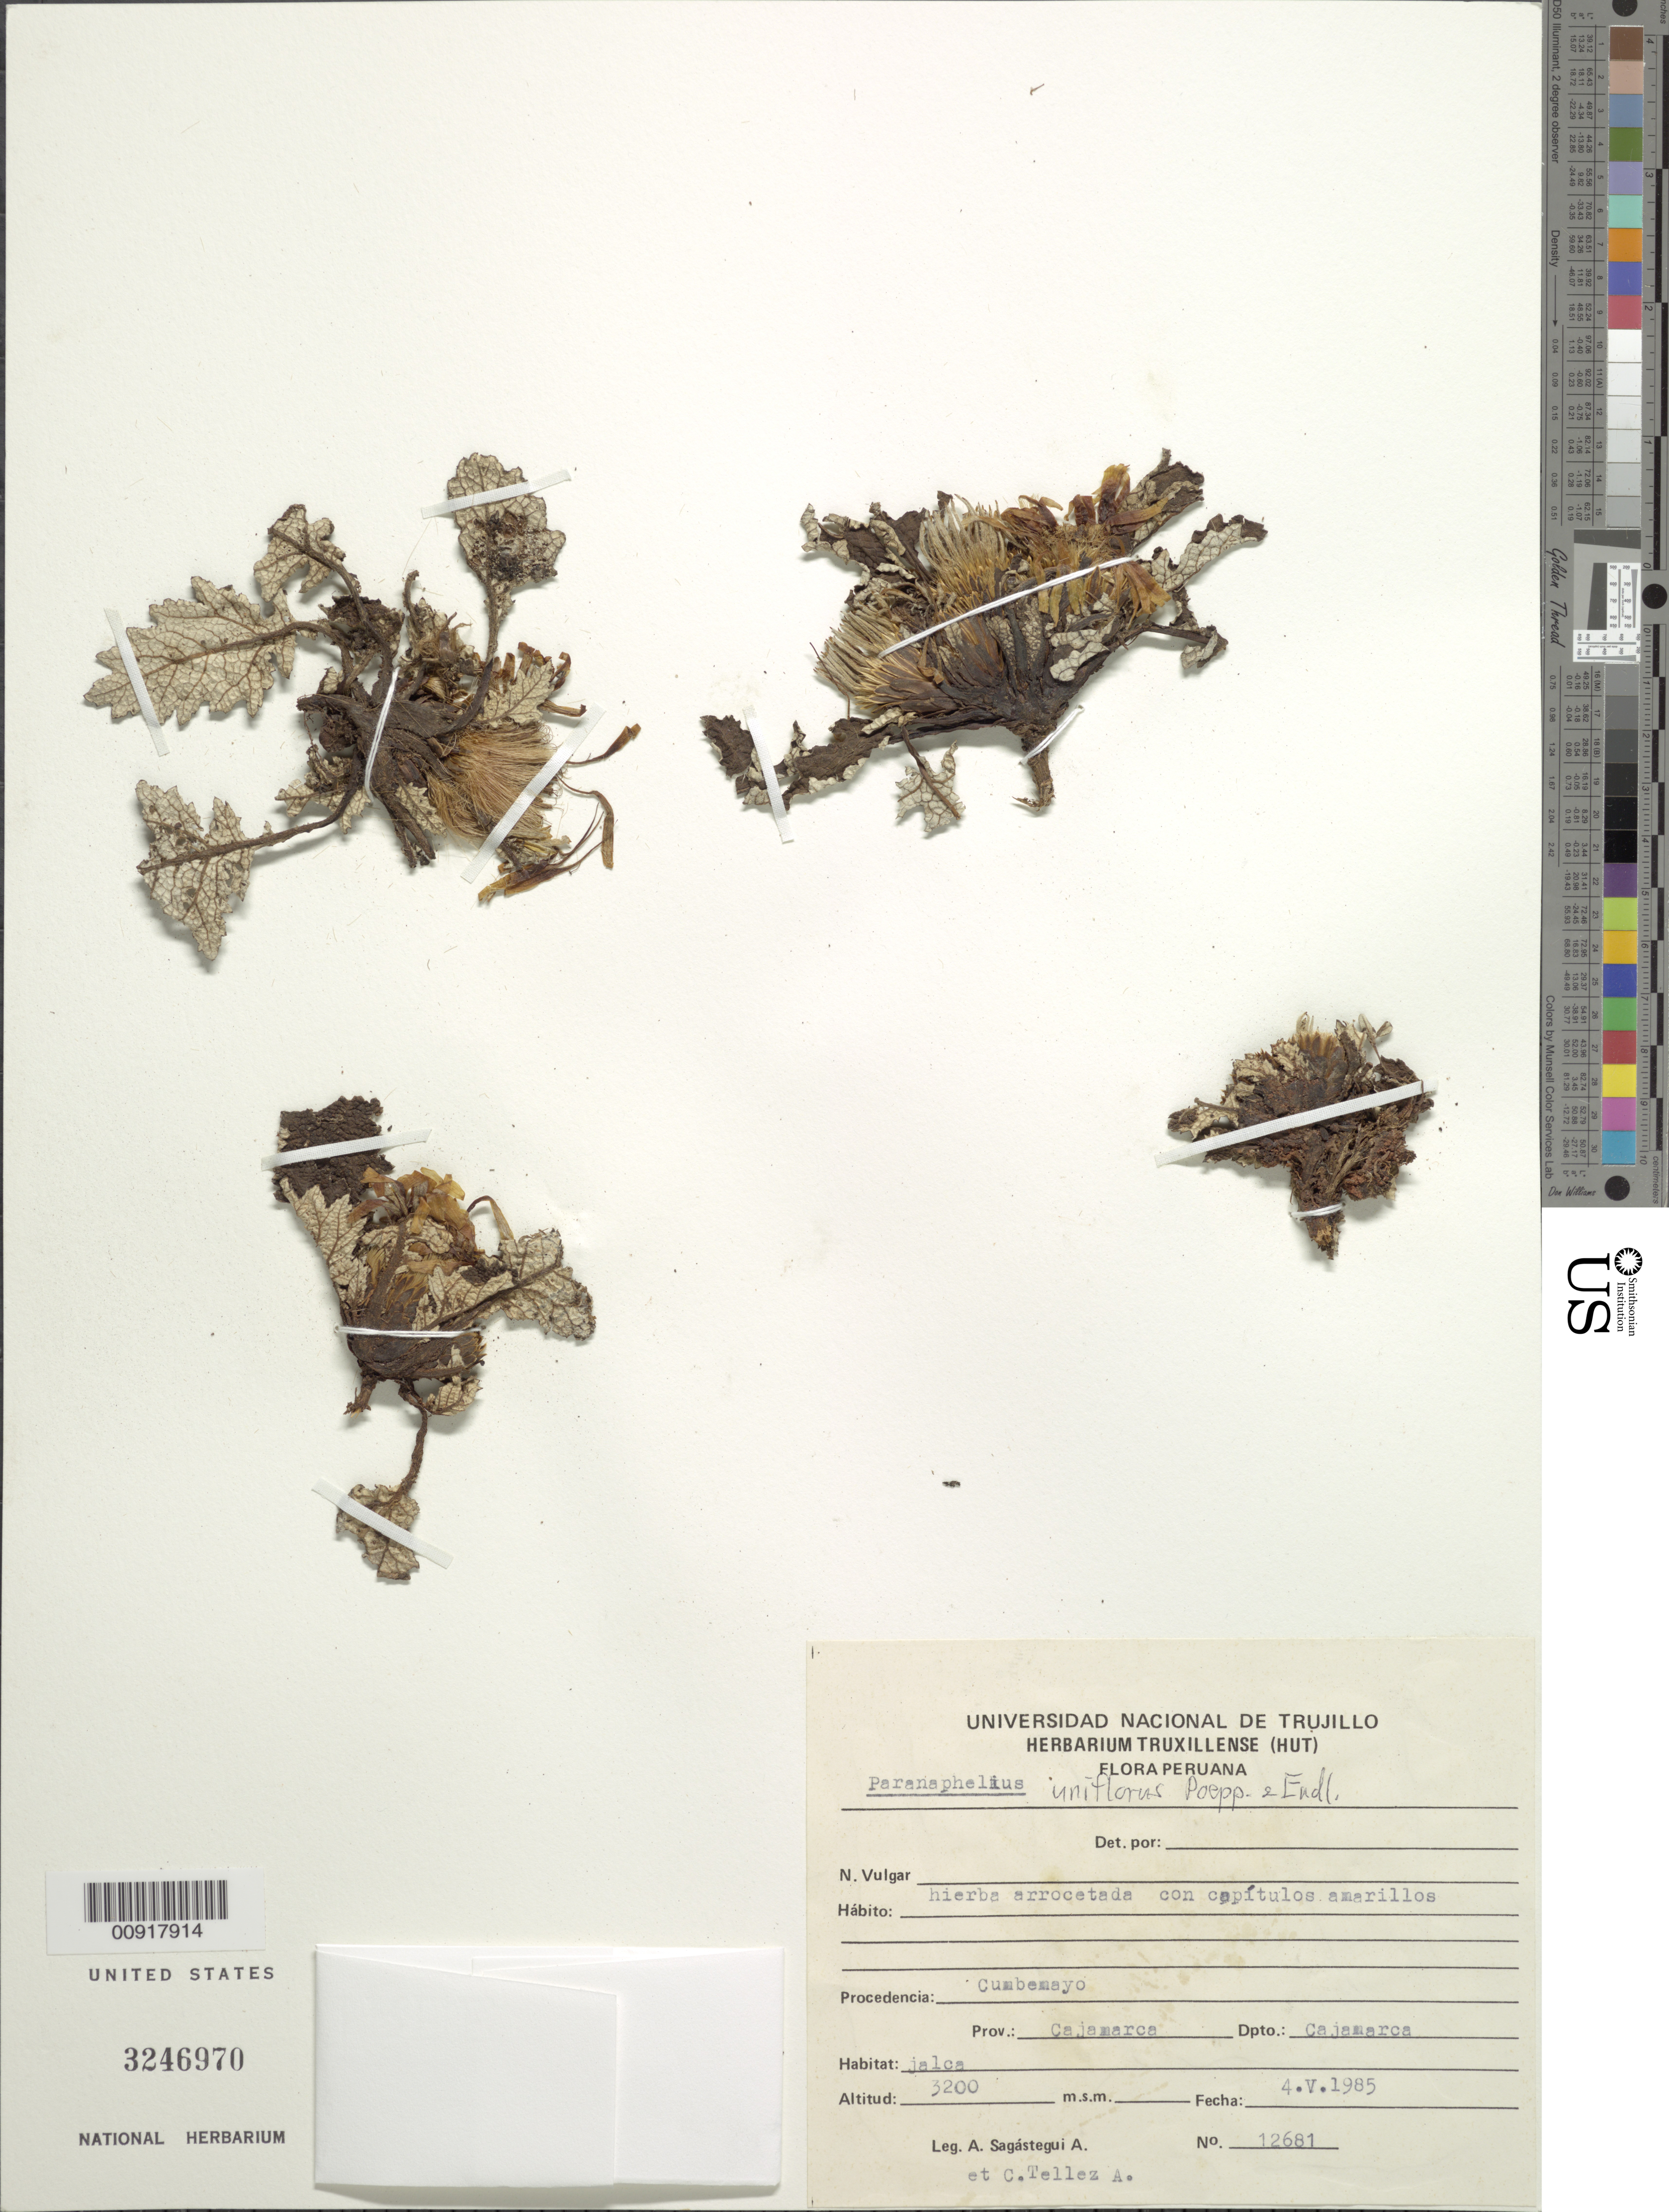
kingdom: Plantae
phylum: Tracheophyta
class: Magnoliopsida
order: Asterales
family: Asteraceae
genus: Paranephelius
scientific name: Paranephelius uniflorus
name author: Poepp. & Endl.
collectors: A. Sagástegui A. & C. Tellez-A.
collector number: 12681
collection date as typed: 4 May 1985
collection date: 1985-05-04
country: Peru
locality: Prov. Cajamarca, Dpto. Cajamarca, Cumbemayo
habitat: Jalca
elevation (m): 3200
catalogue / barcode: US 3246970